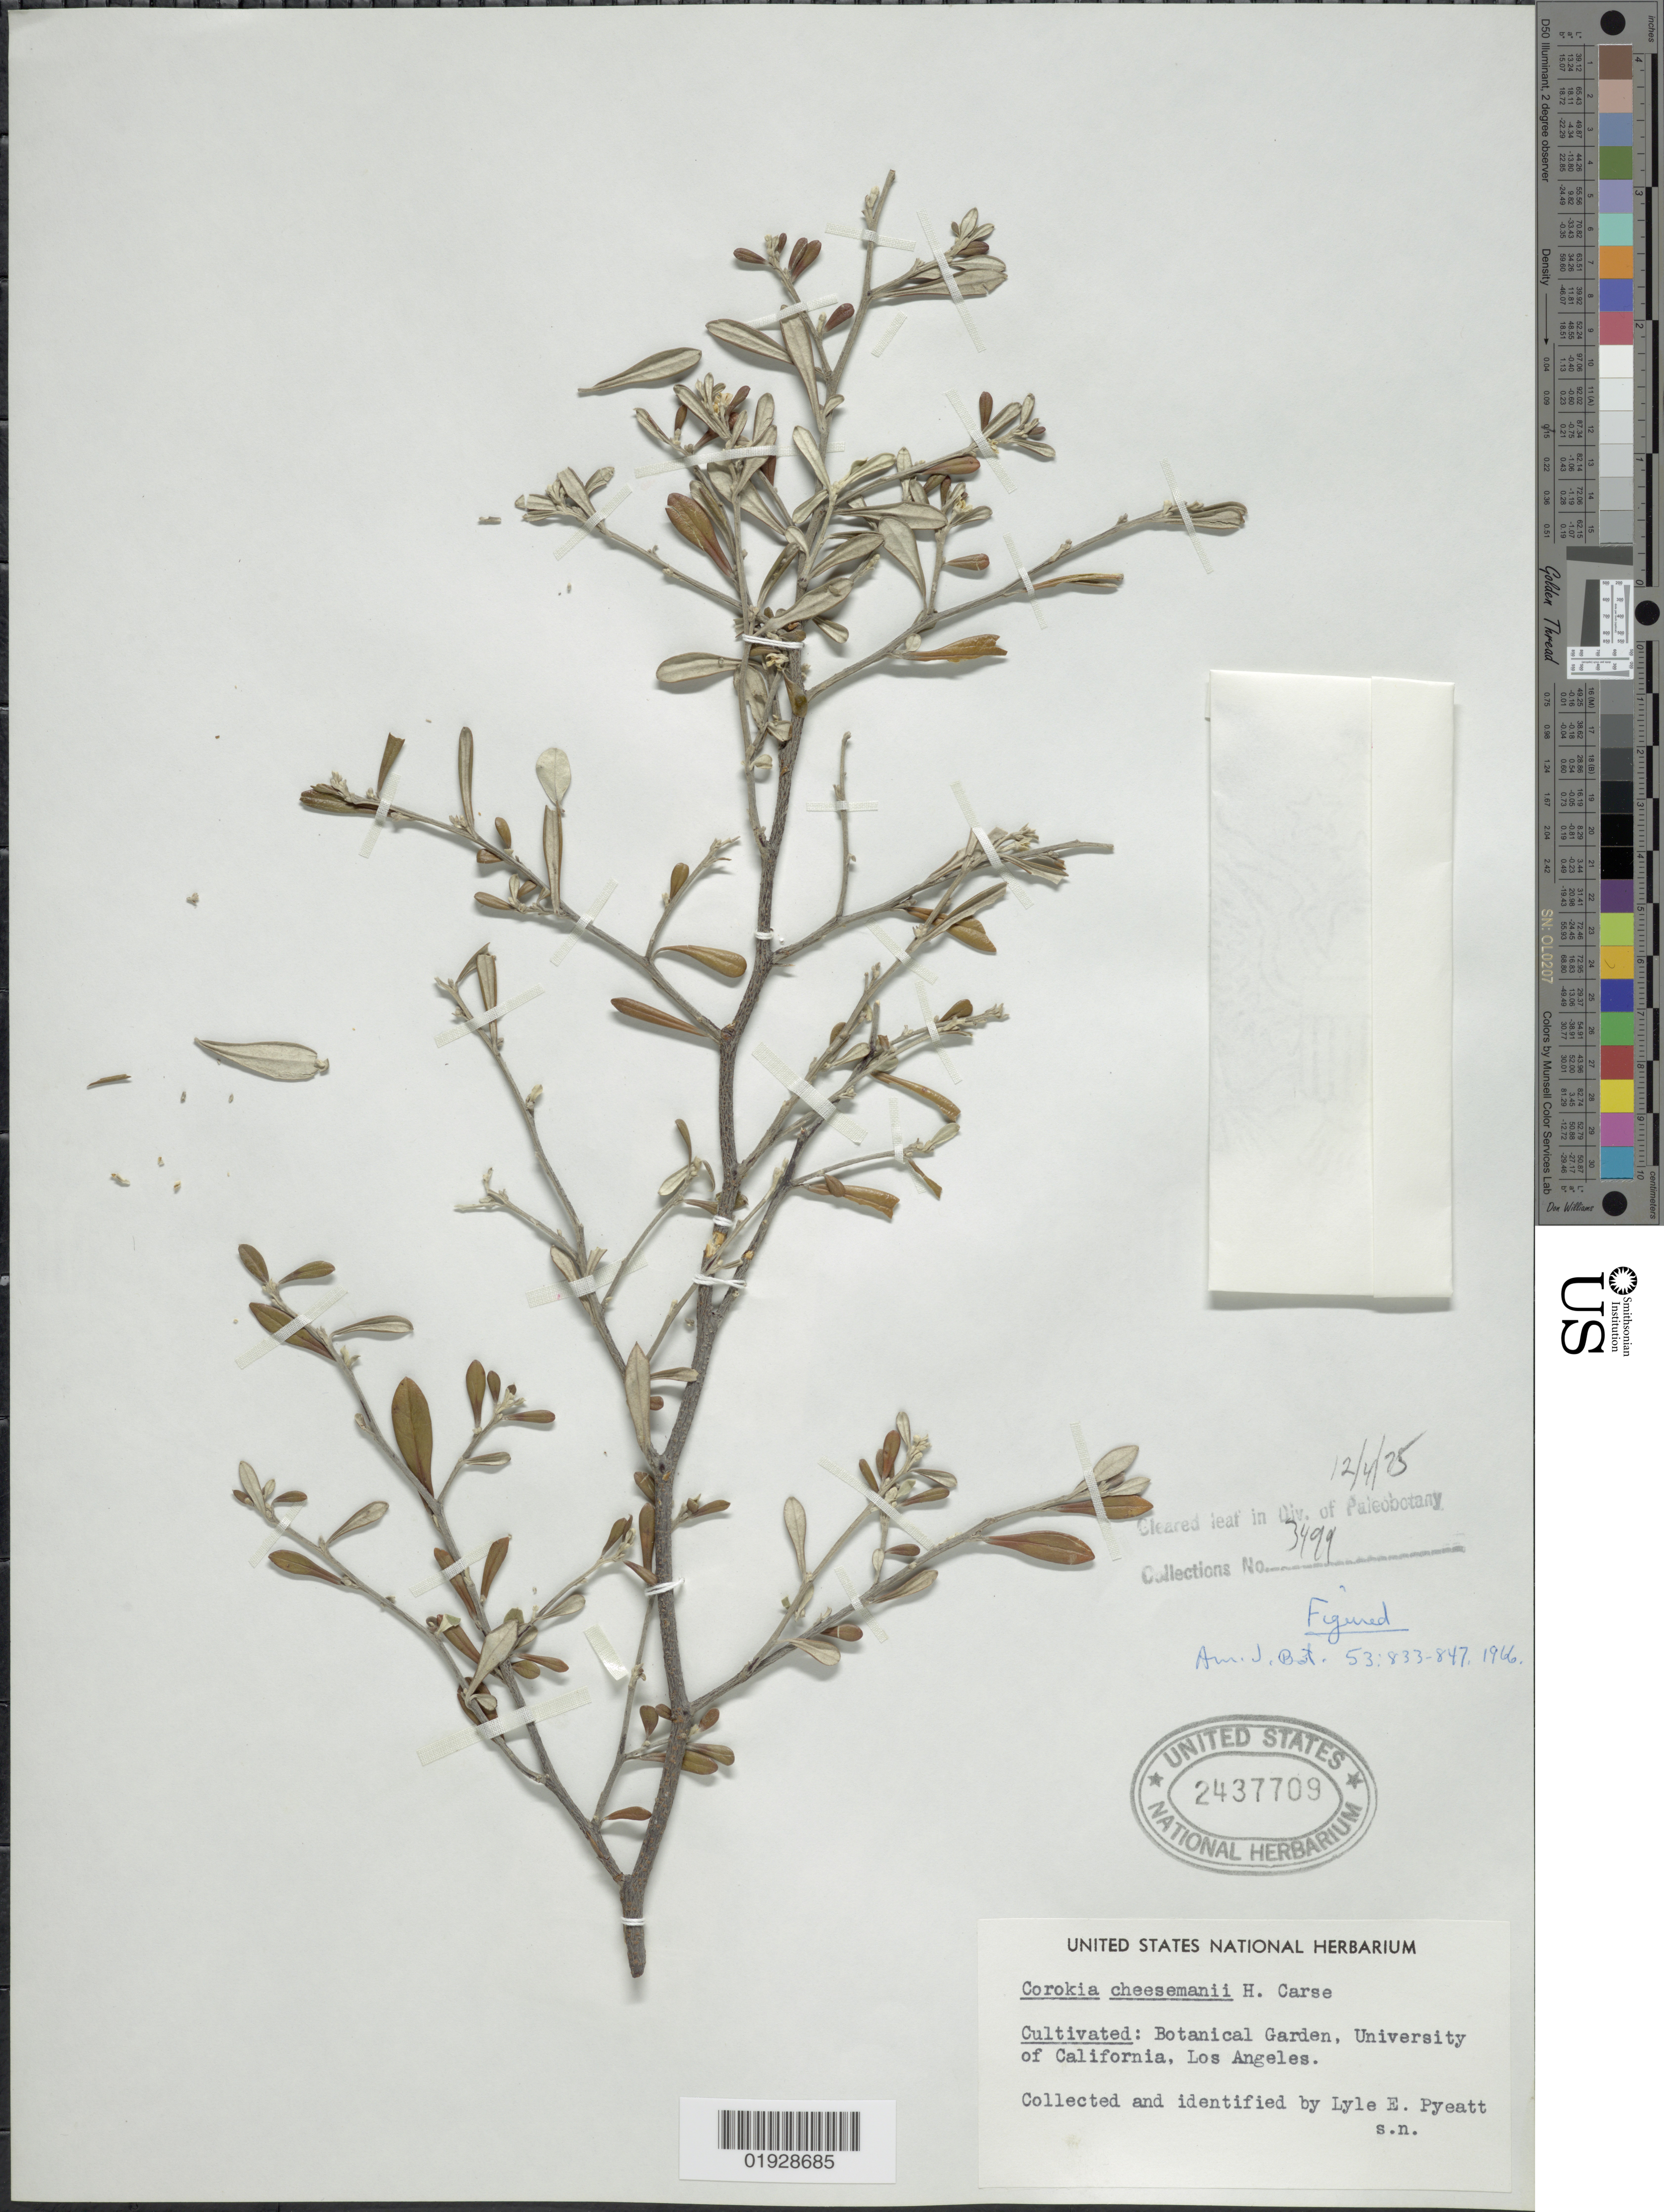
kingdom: Plantae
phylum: Tracheophyta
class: Magnoliopsida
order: Asterales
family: Argophyllaceae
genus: Corokia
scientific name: Corokia x cheesemanii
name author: Carse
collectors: L. Pyeatt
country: United States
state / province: California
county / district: Los Angeles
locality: Botanical Garden, University of California, Los Angeles.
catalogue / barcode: US 2437709